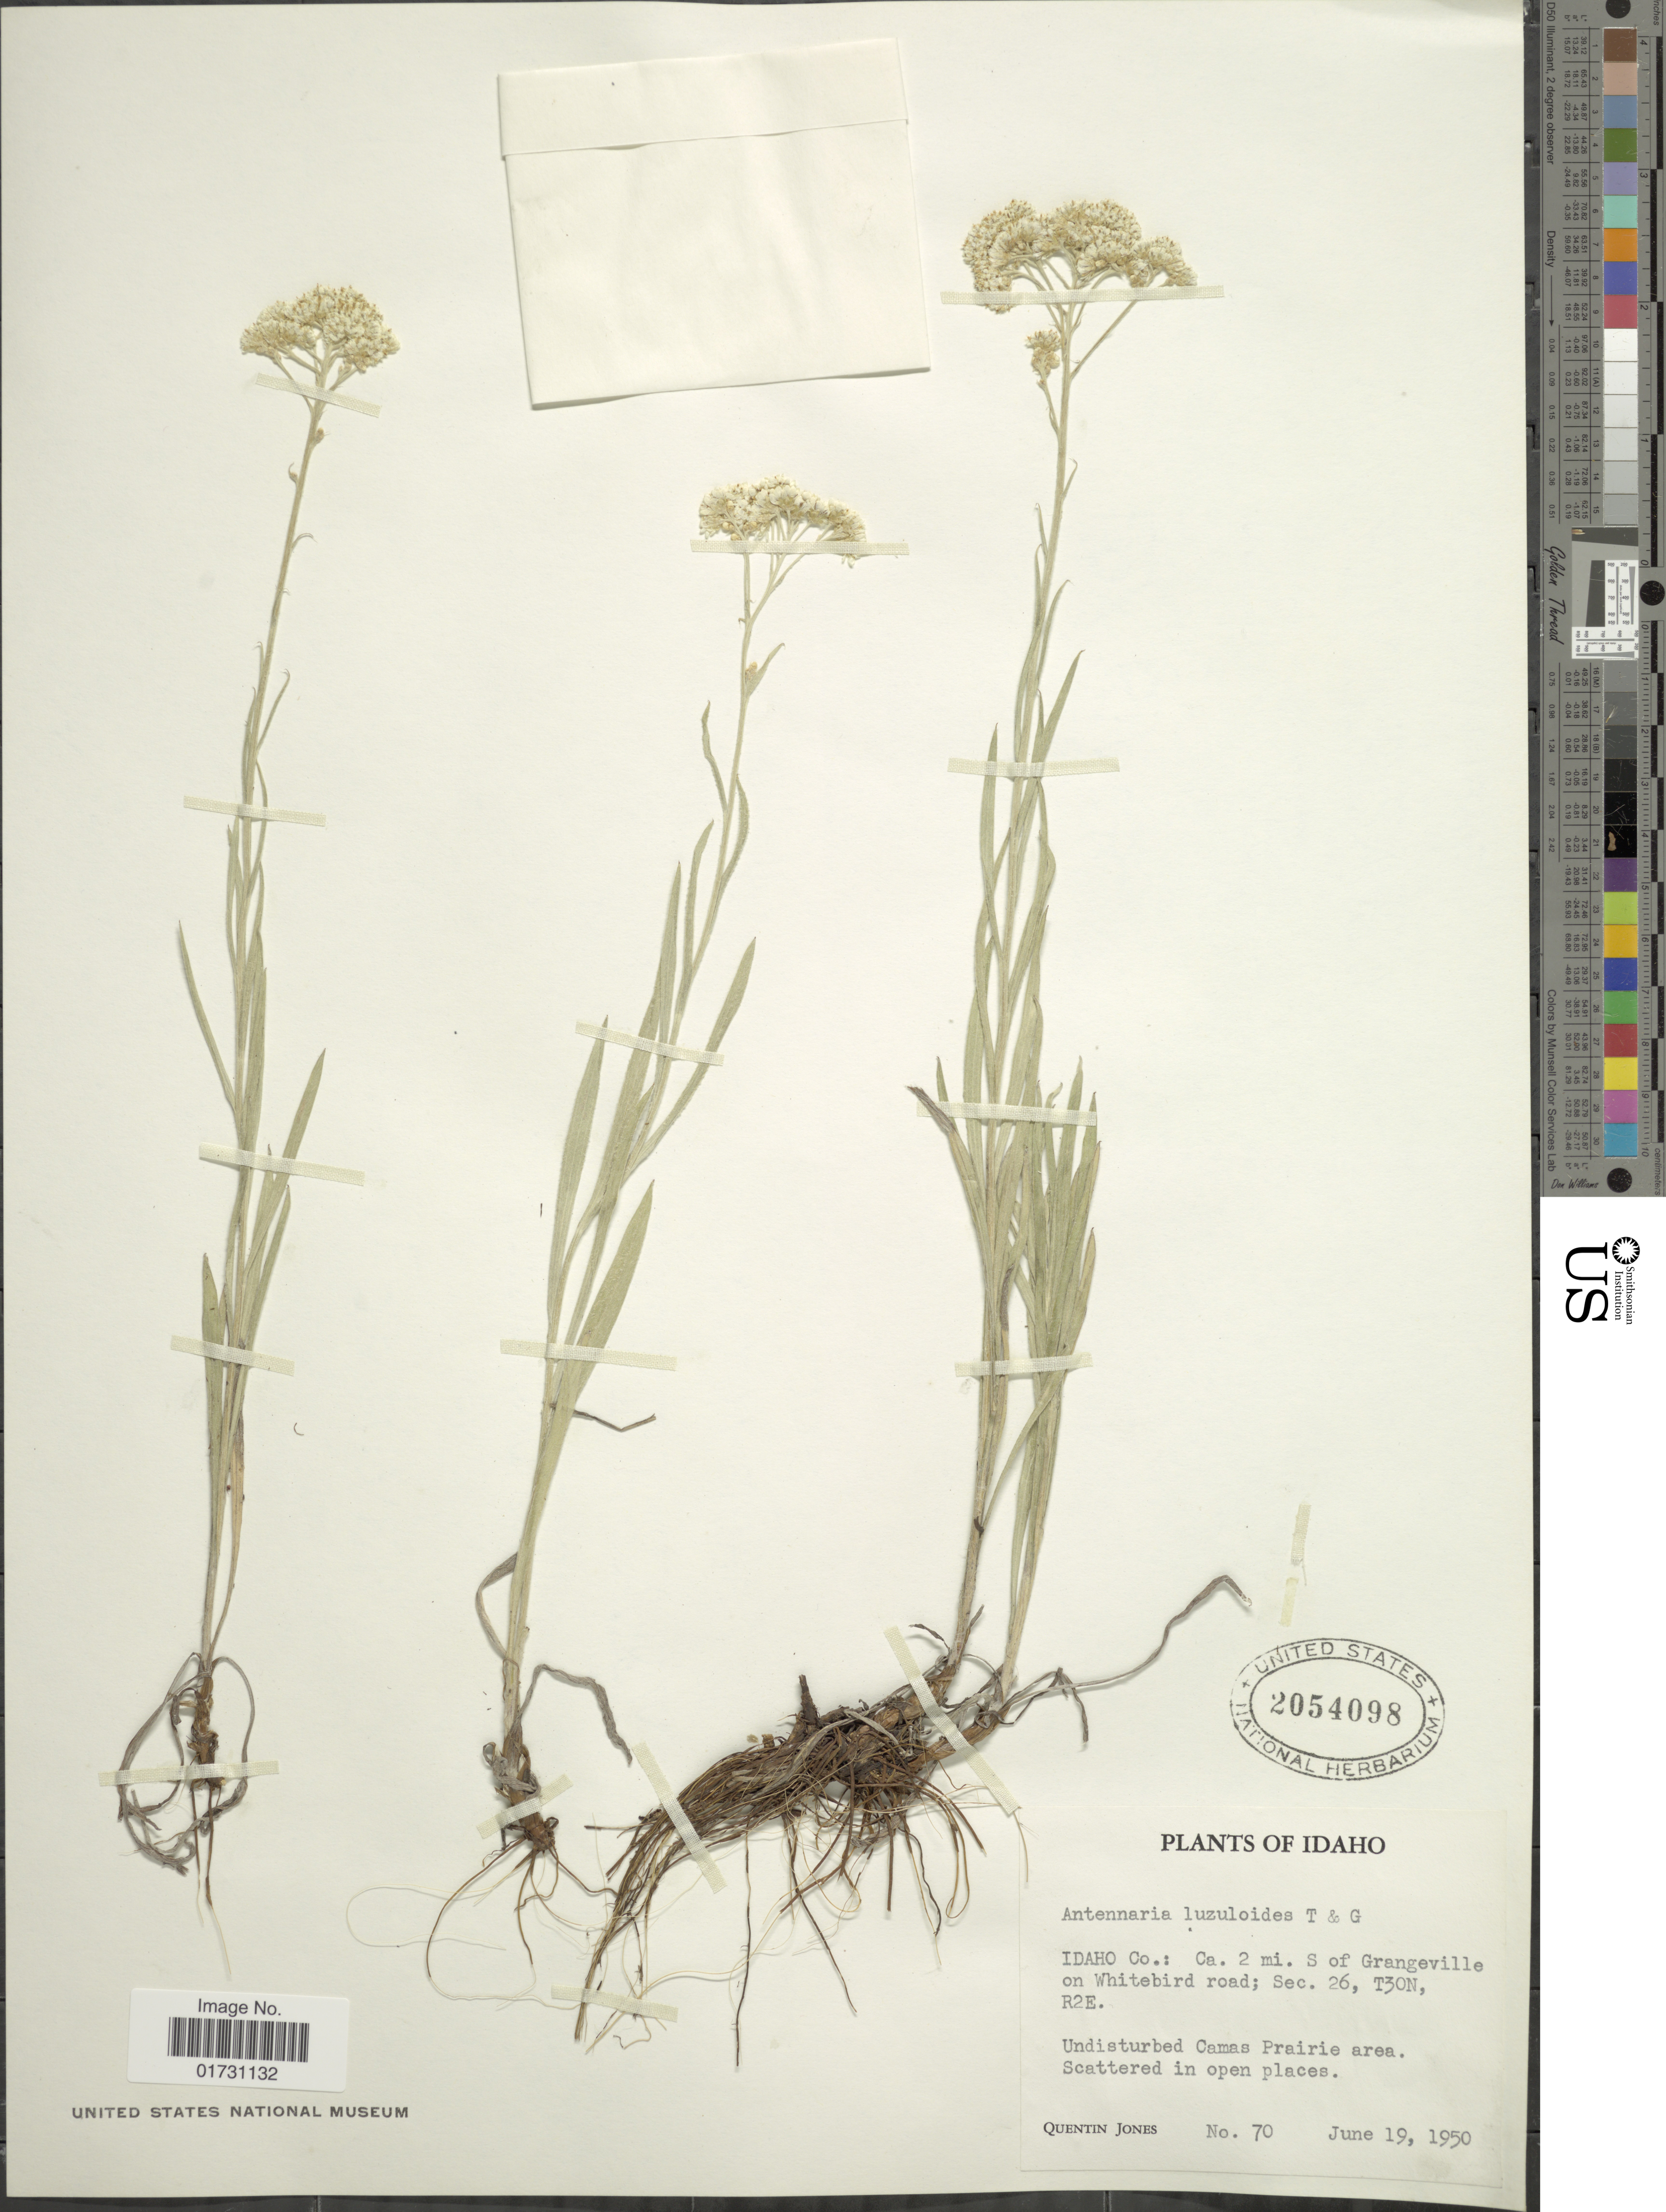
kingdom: Plantae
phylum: Tracheophyta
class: Magnoliopsida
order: Asterales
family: Asteraceae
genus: Antennaria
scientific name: Antennaria luzuloides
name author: Torr. & A. Gray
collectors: Q. Jones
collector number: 70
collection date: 1950-06-19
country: United States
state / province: Idaho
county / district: Idaho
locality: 2 mi. S of Grangeville on Whitebird road: Sec. 26, T30N, R2E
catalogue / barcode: US 2054098